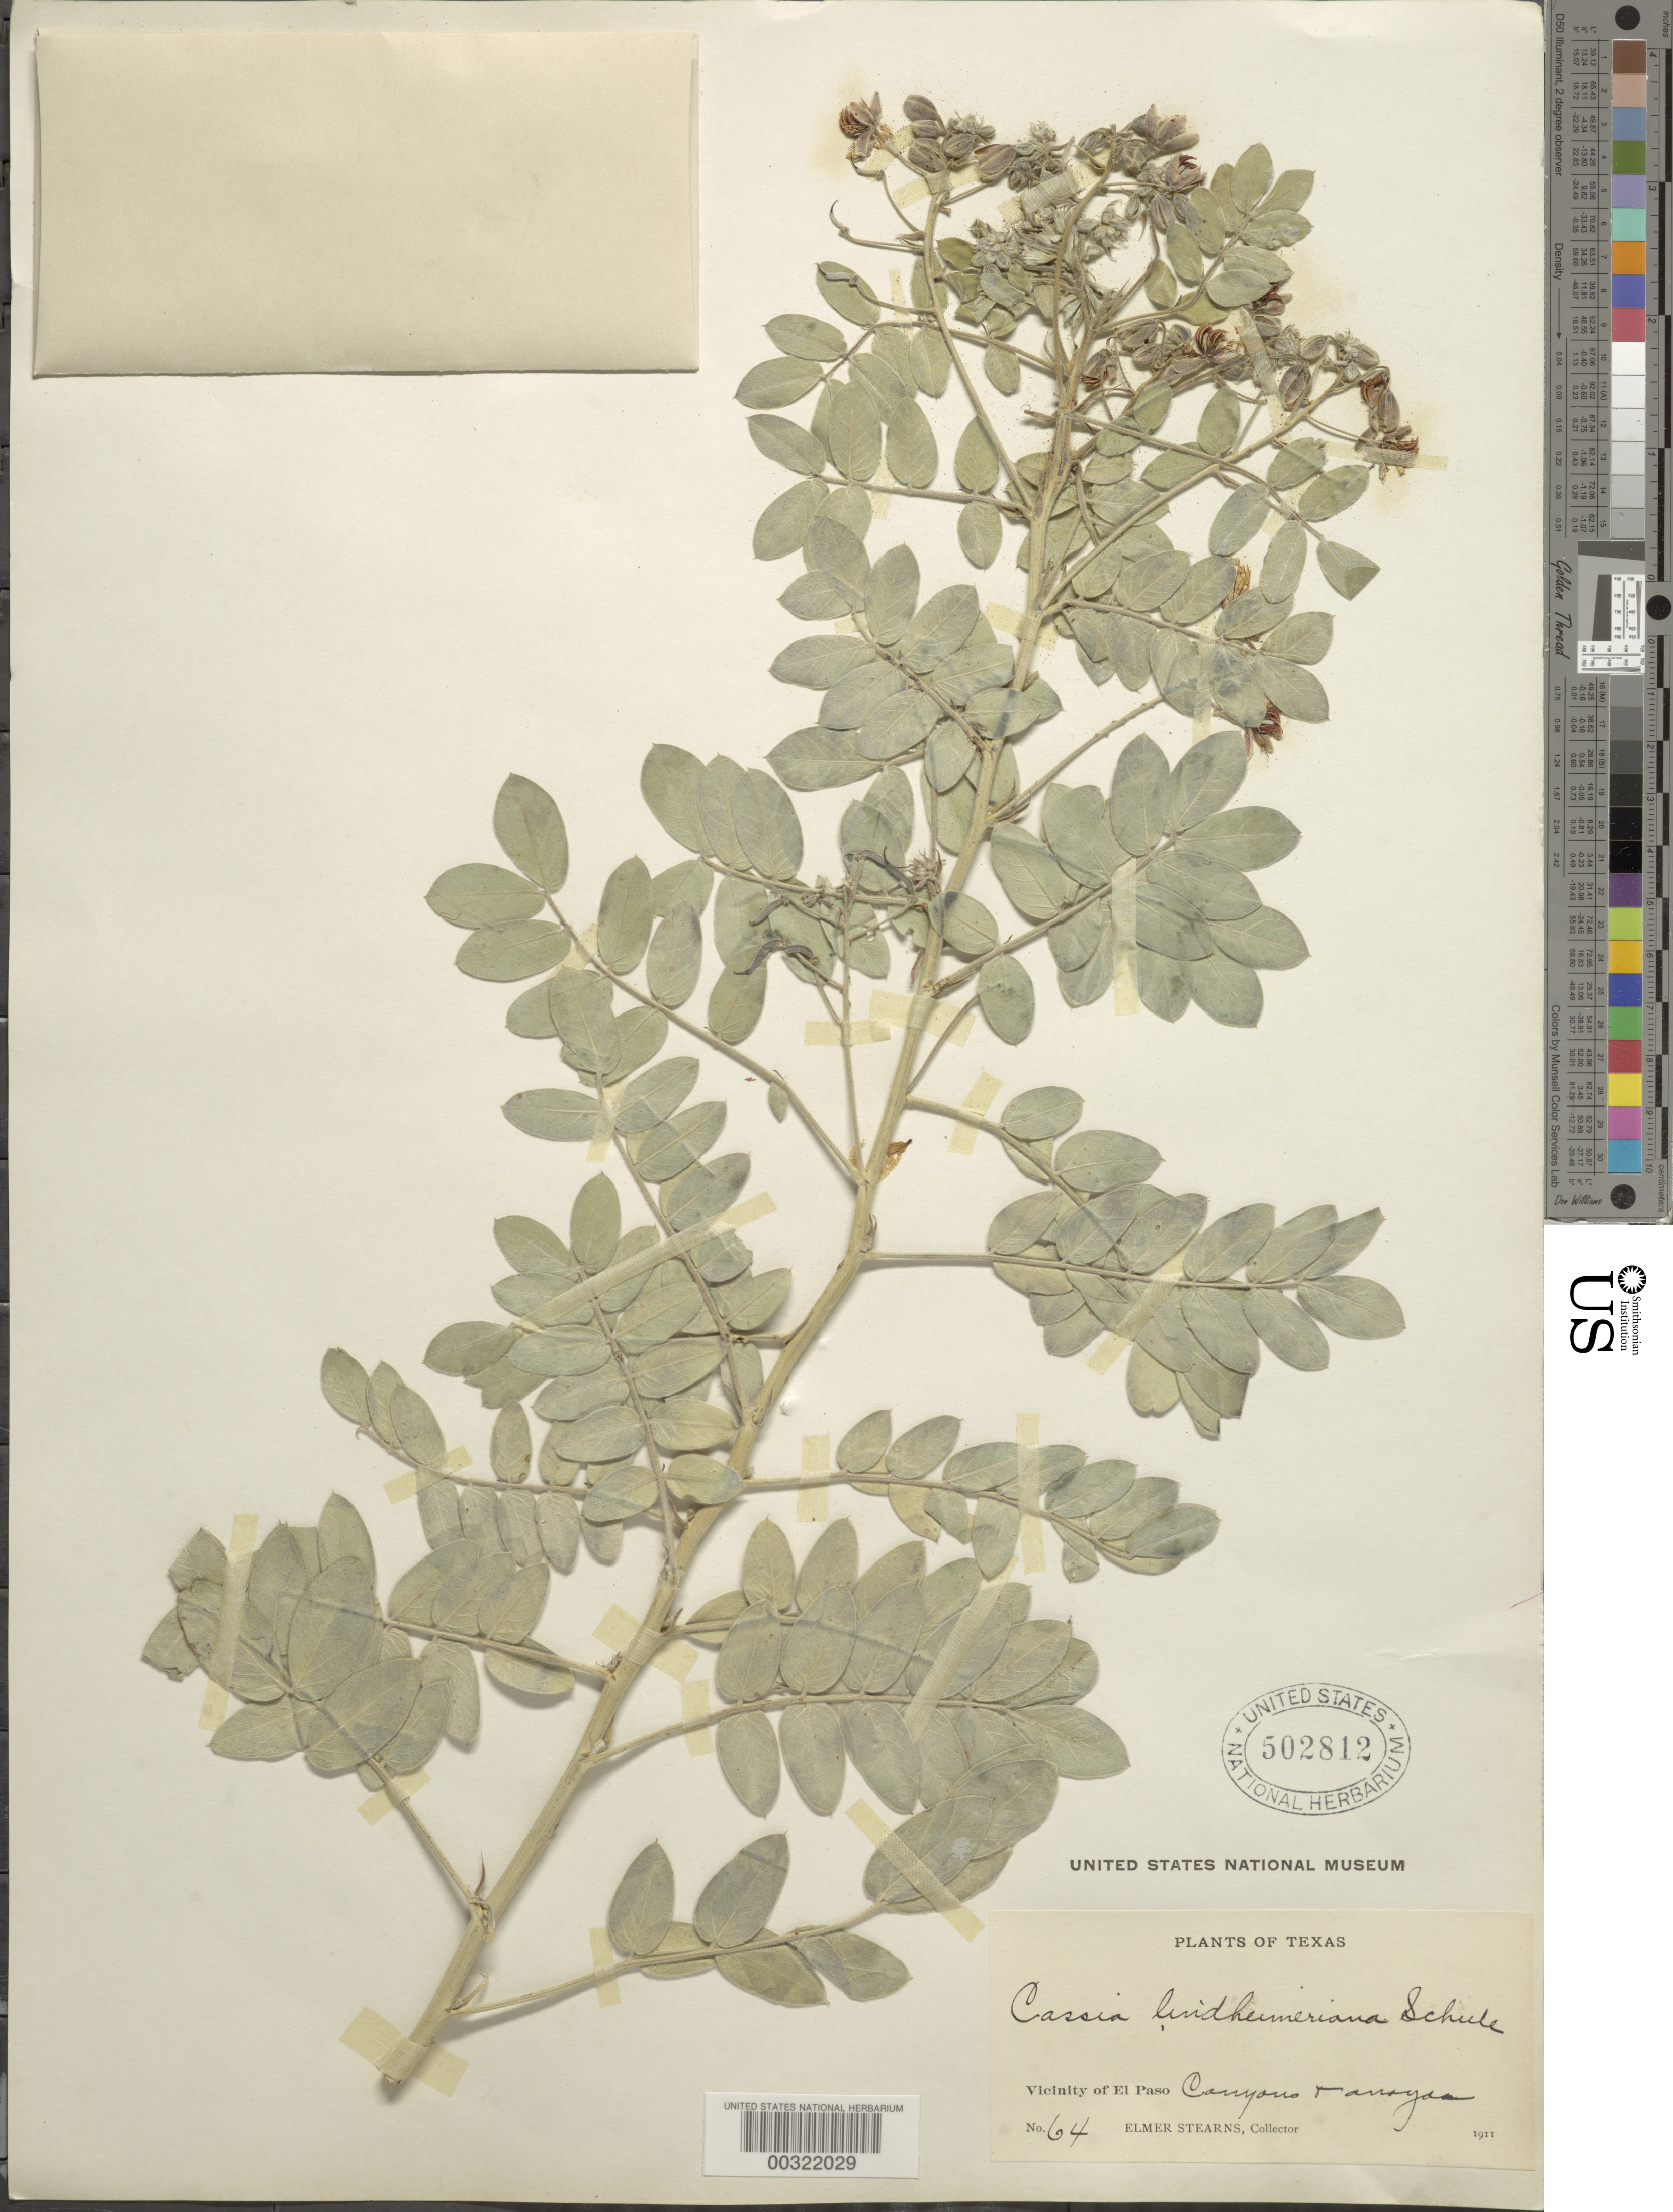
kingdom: Plantae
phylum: Tracheophyta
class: Magnoliopsida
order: Fabales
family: Fabaceae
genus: Senna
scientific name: Senna lindheimeriana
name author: (Scheele) H.S. Irwin & Barneby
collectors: E. E. Sterns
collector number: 64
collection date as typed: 1911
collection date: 1911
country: United States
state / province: Texas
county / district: El Paso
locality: Vicinity of el paso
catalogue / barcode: US 502812